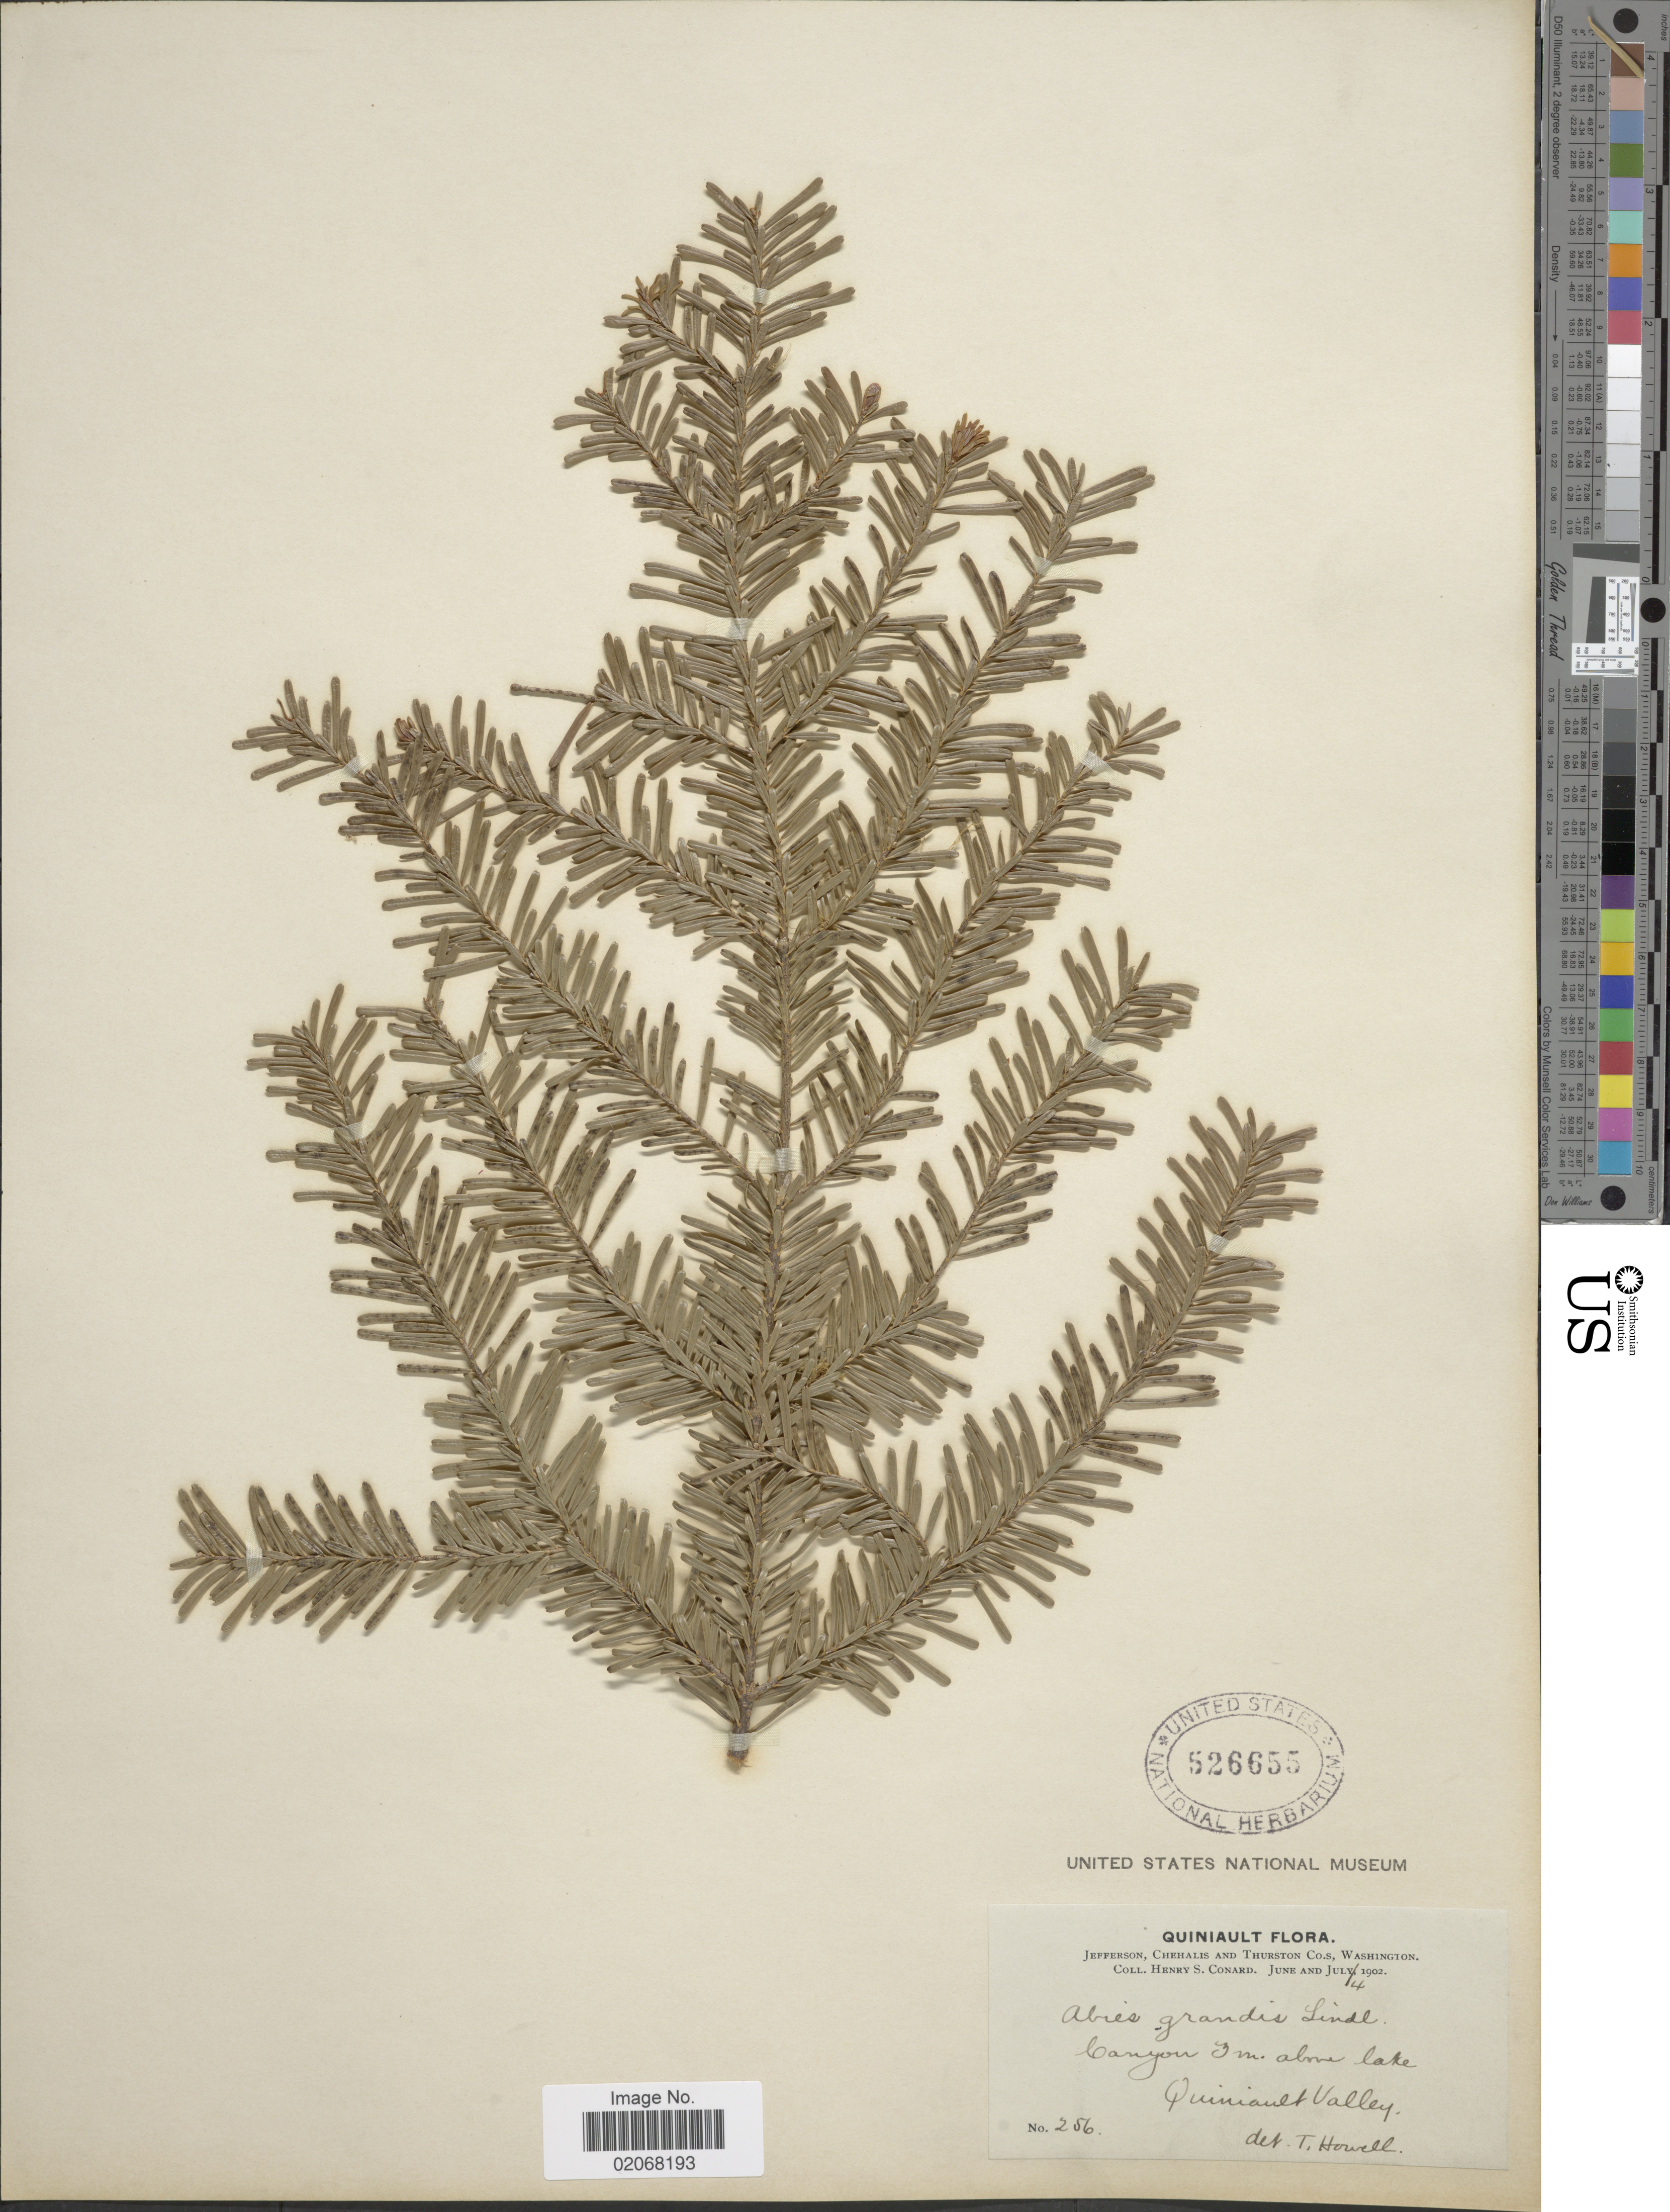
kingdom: Plantae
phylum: Tracheophyta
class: Pinopsida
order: Pinales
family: Pinaceae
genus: Abies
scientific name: Abies grandis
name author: (Douglas ex D. Don) Lindl.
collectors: H. S. Conard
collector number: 256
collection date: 1902-07-14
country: United States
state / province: Washington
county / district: Thurston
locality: Quiniault, Jefferson, Chehalis and Thurston Co.s, Quiniault Valley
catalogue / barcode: US 526655